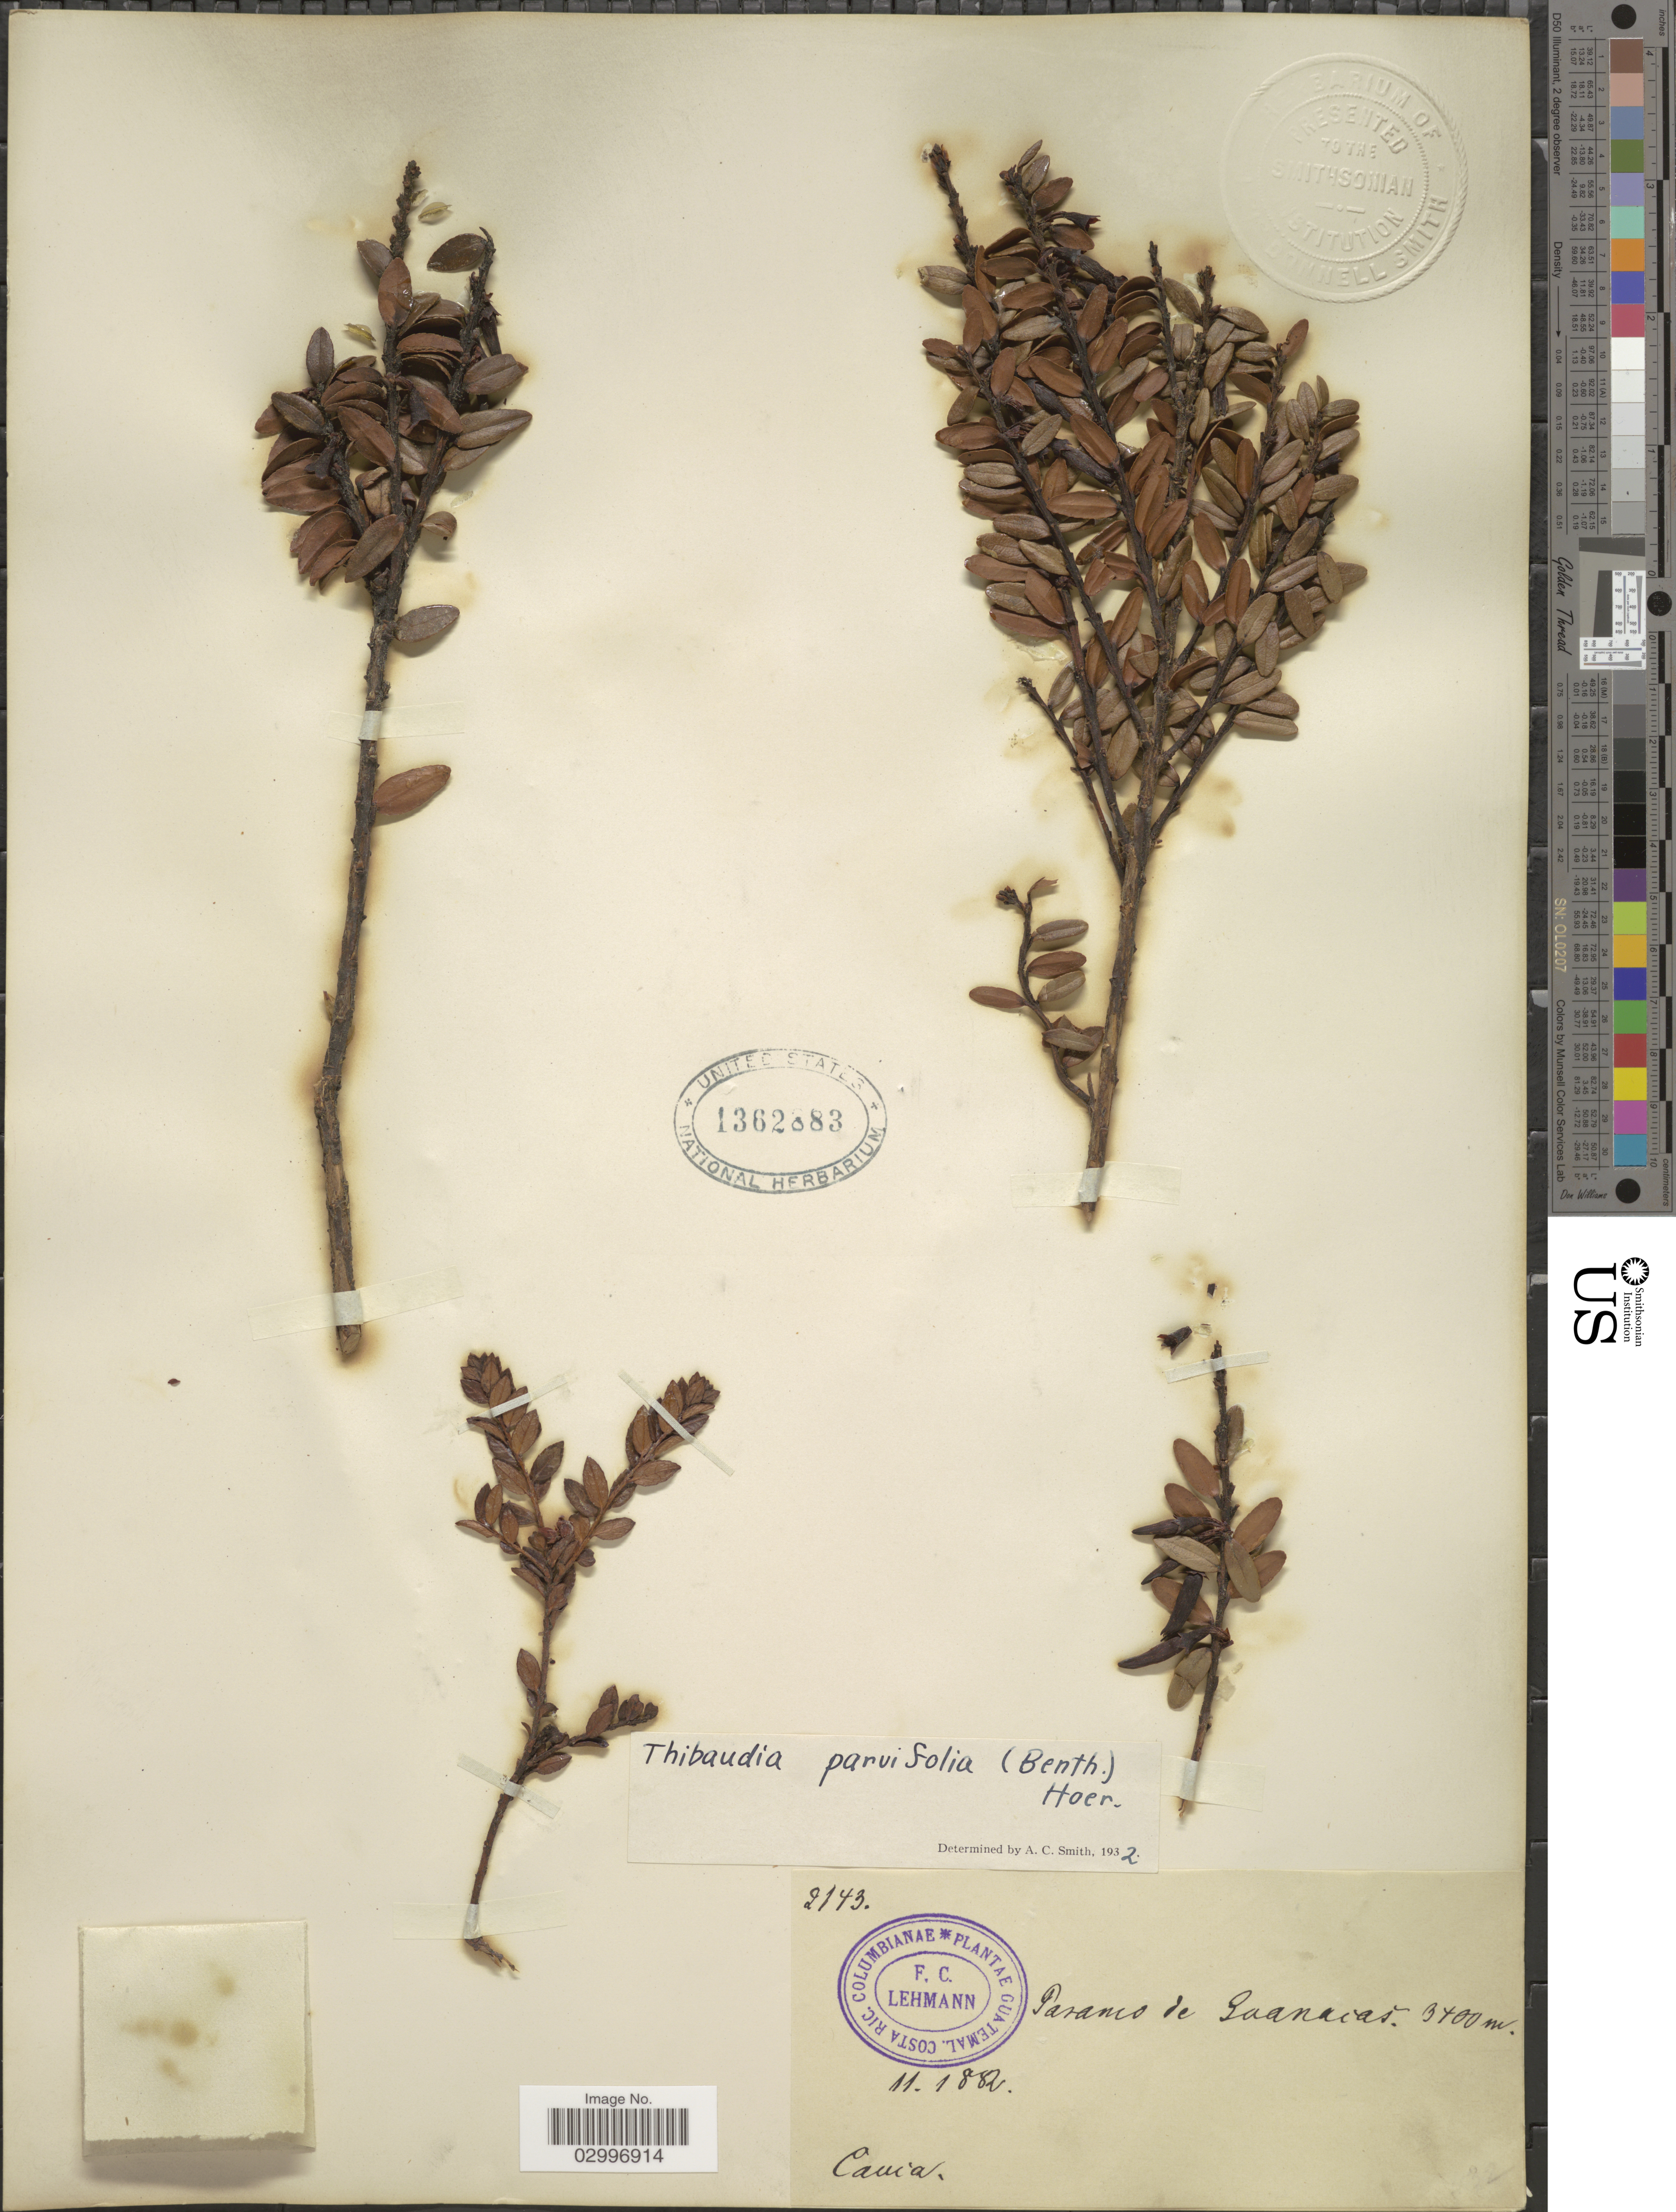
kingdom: Plantae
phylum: Tracheophyta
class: Magnoliopsida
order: Ericales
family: Ericaceae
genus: Thibaudia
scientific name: Thibaudia parvifolia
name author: (Benth.) Hoerold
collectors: F. C. Lehmann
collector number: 2143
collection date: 1882-11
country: Colombia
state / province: Cauca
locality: Paramo de Zaanacas [interpreted].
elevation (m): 3400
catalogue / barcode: US 1362883